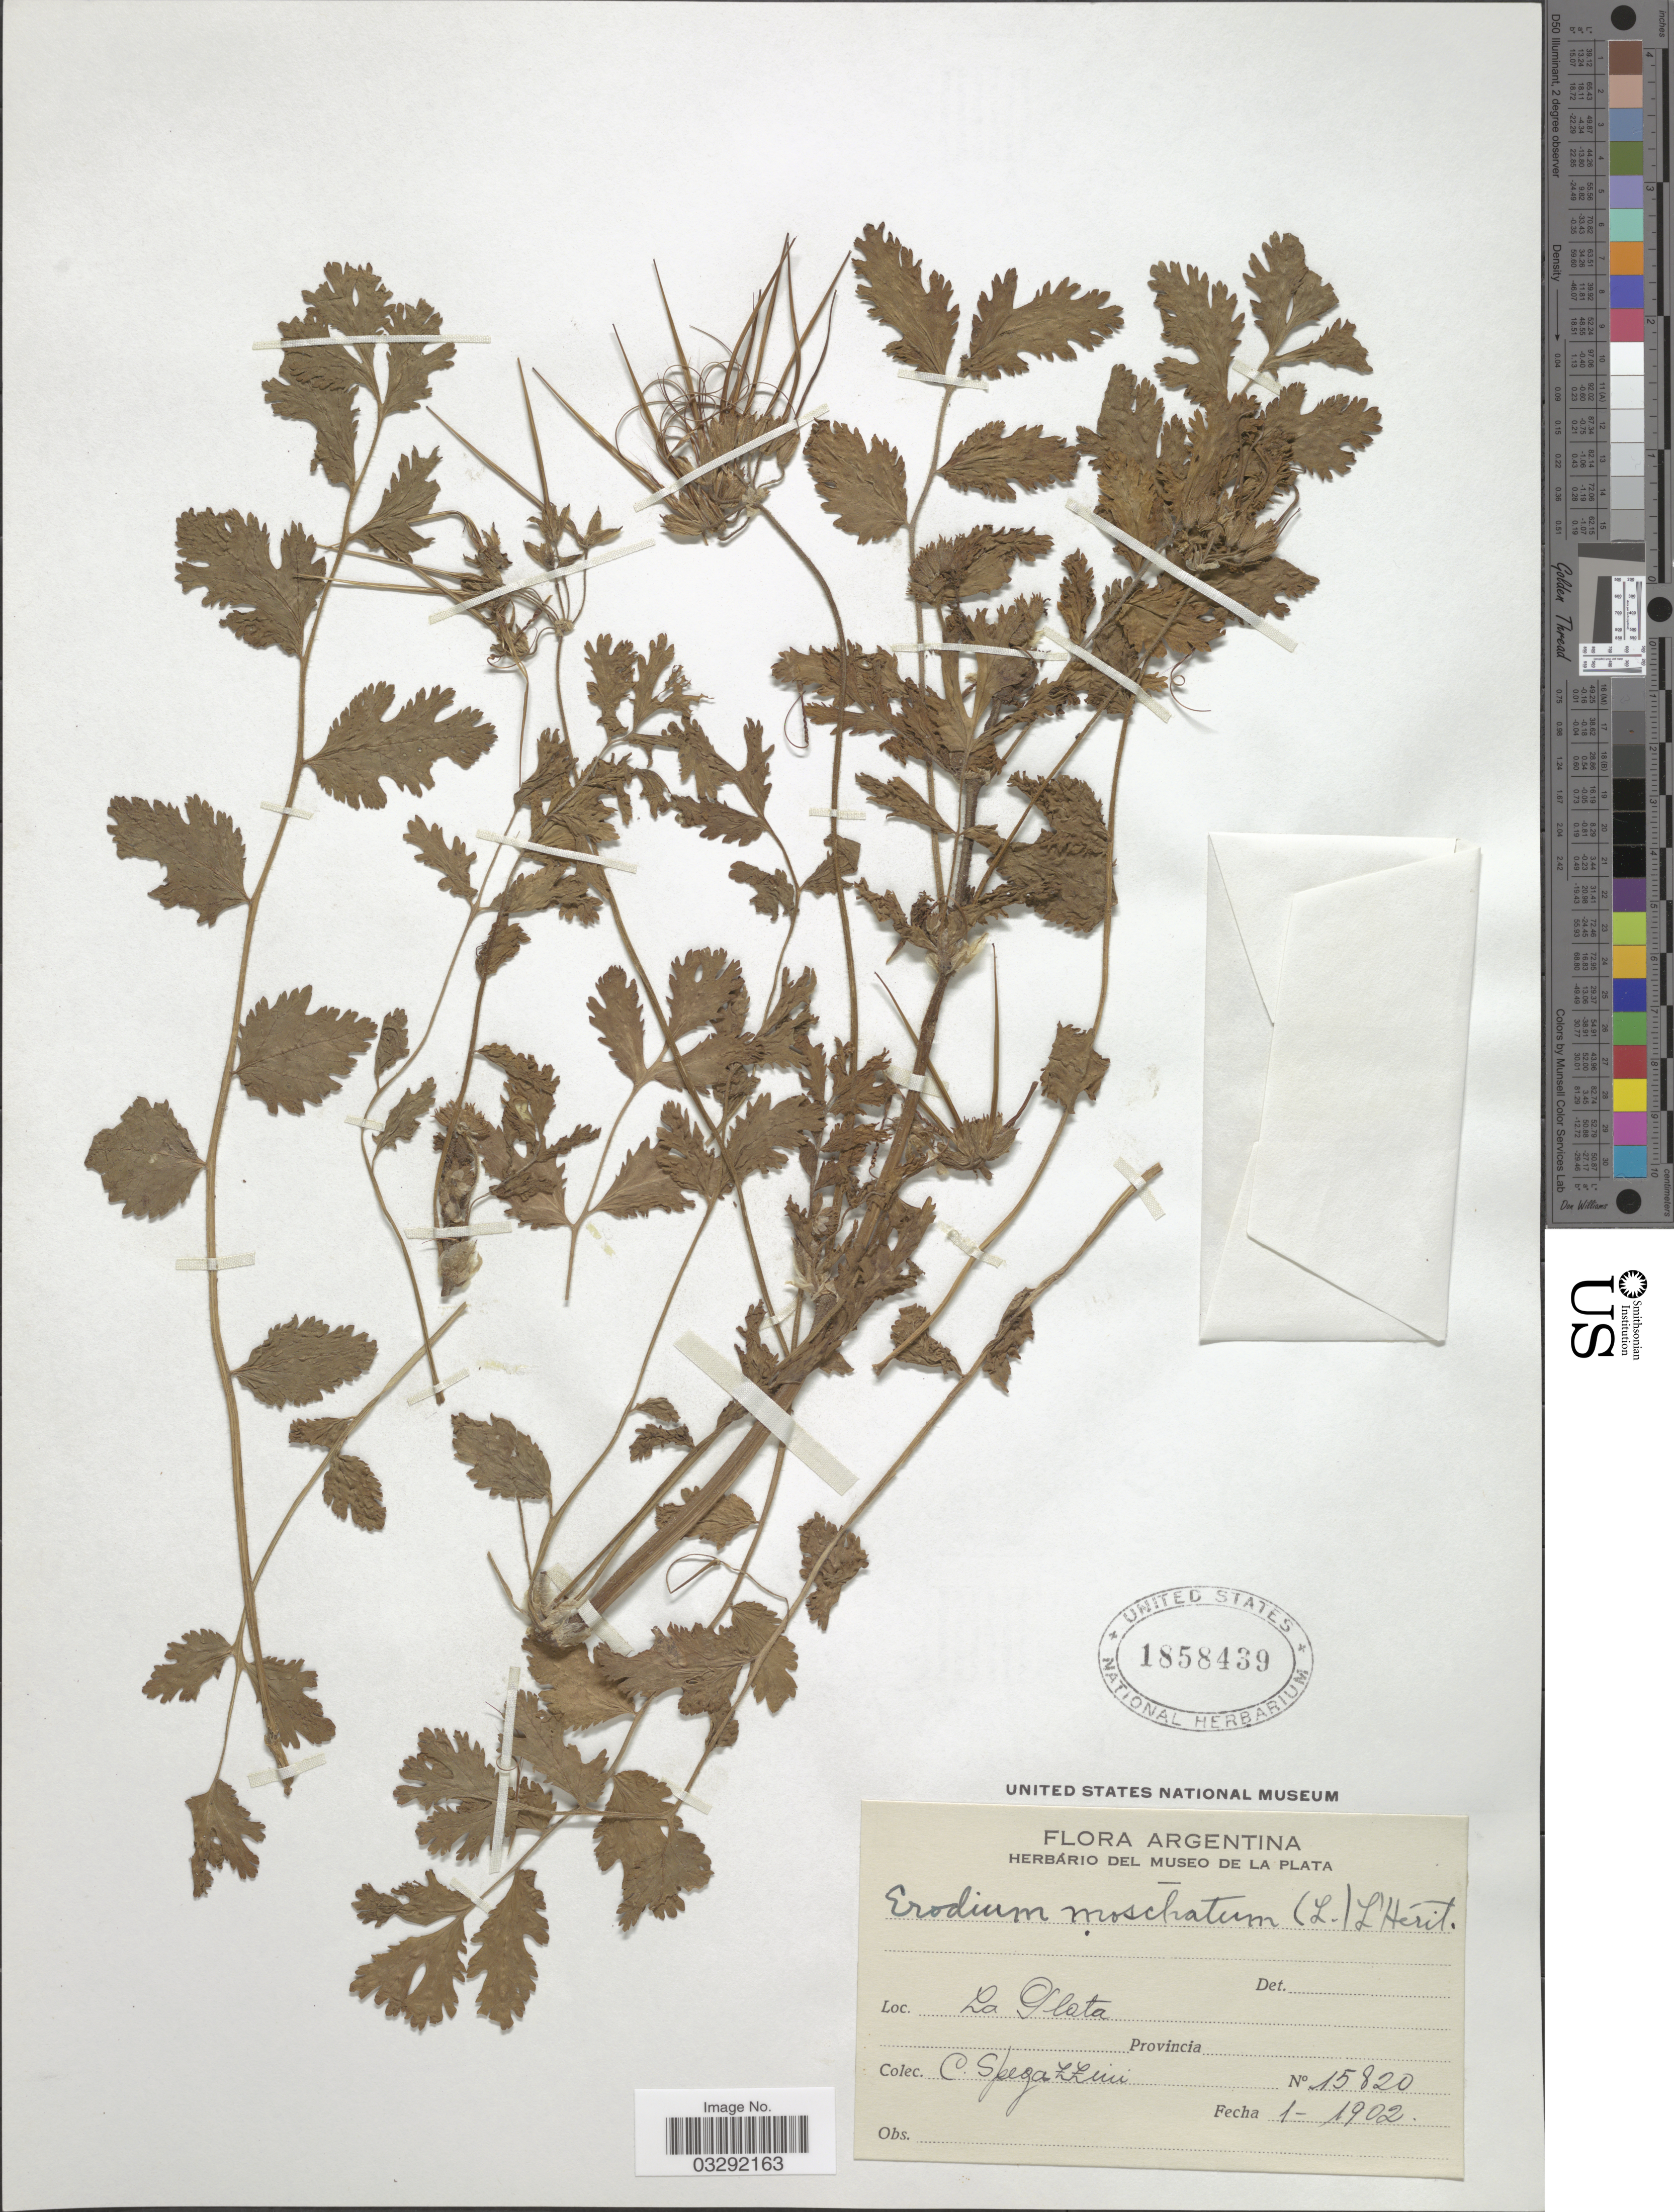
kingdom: Plantae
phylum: Tracheophyta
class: Magnoliopsida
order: Geraniales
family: Geraniaceae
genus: Erodium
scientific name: Erodium moschatum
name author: (L.) L'Hér. ex Aiton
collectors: C. L. Spegazzini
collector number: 15820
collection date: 1902-01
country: Argentina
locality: La Plata.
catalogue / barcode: US 1858439